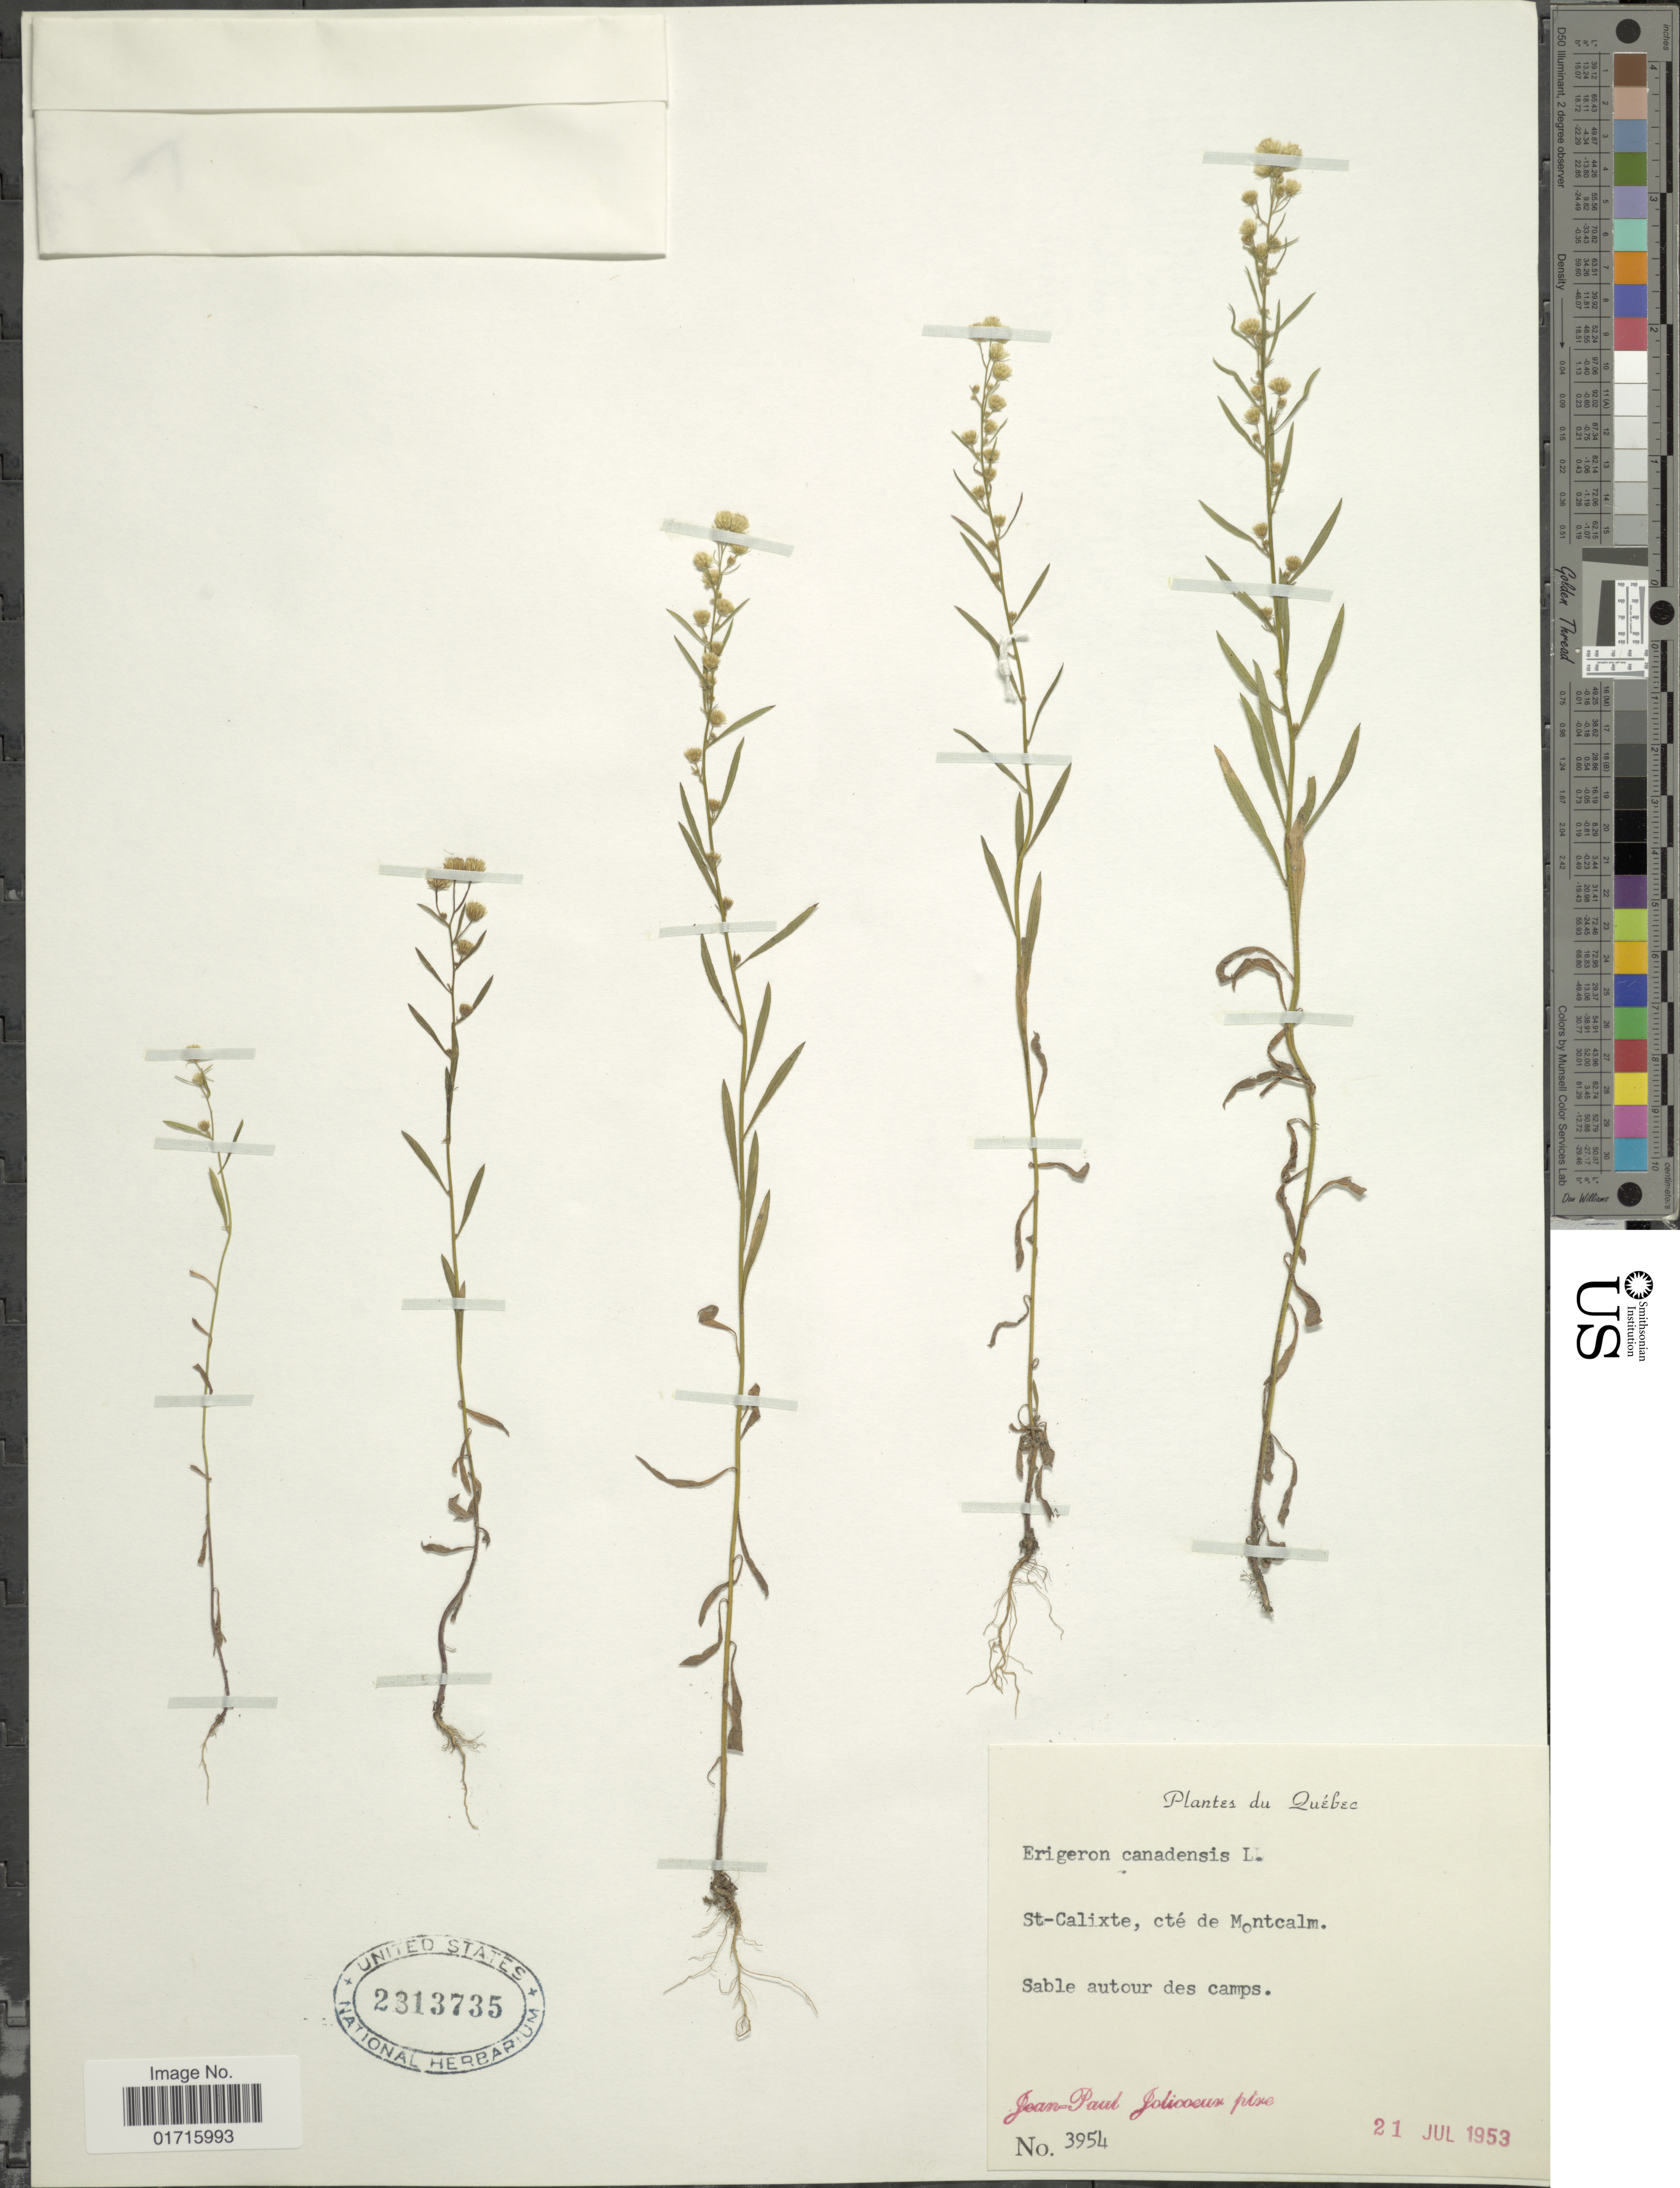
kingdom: Plantae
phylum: Tracheophyta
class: Magnoliopsida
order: Asterales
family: Asteraceae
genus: Conyza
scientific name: Conyza canadensis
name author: (L.) Cronq.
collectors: J. Jolicoeur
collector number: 3954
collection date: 1953-07-21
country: Canada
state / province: Quebec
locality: St-Calixte, cte de Montcalm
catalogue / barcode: US 2313735